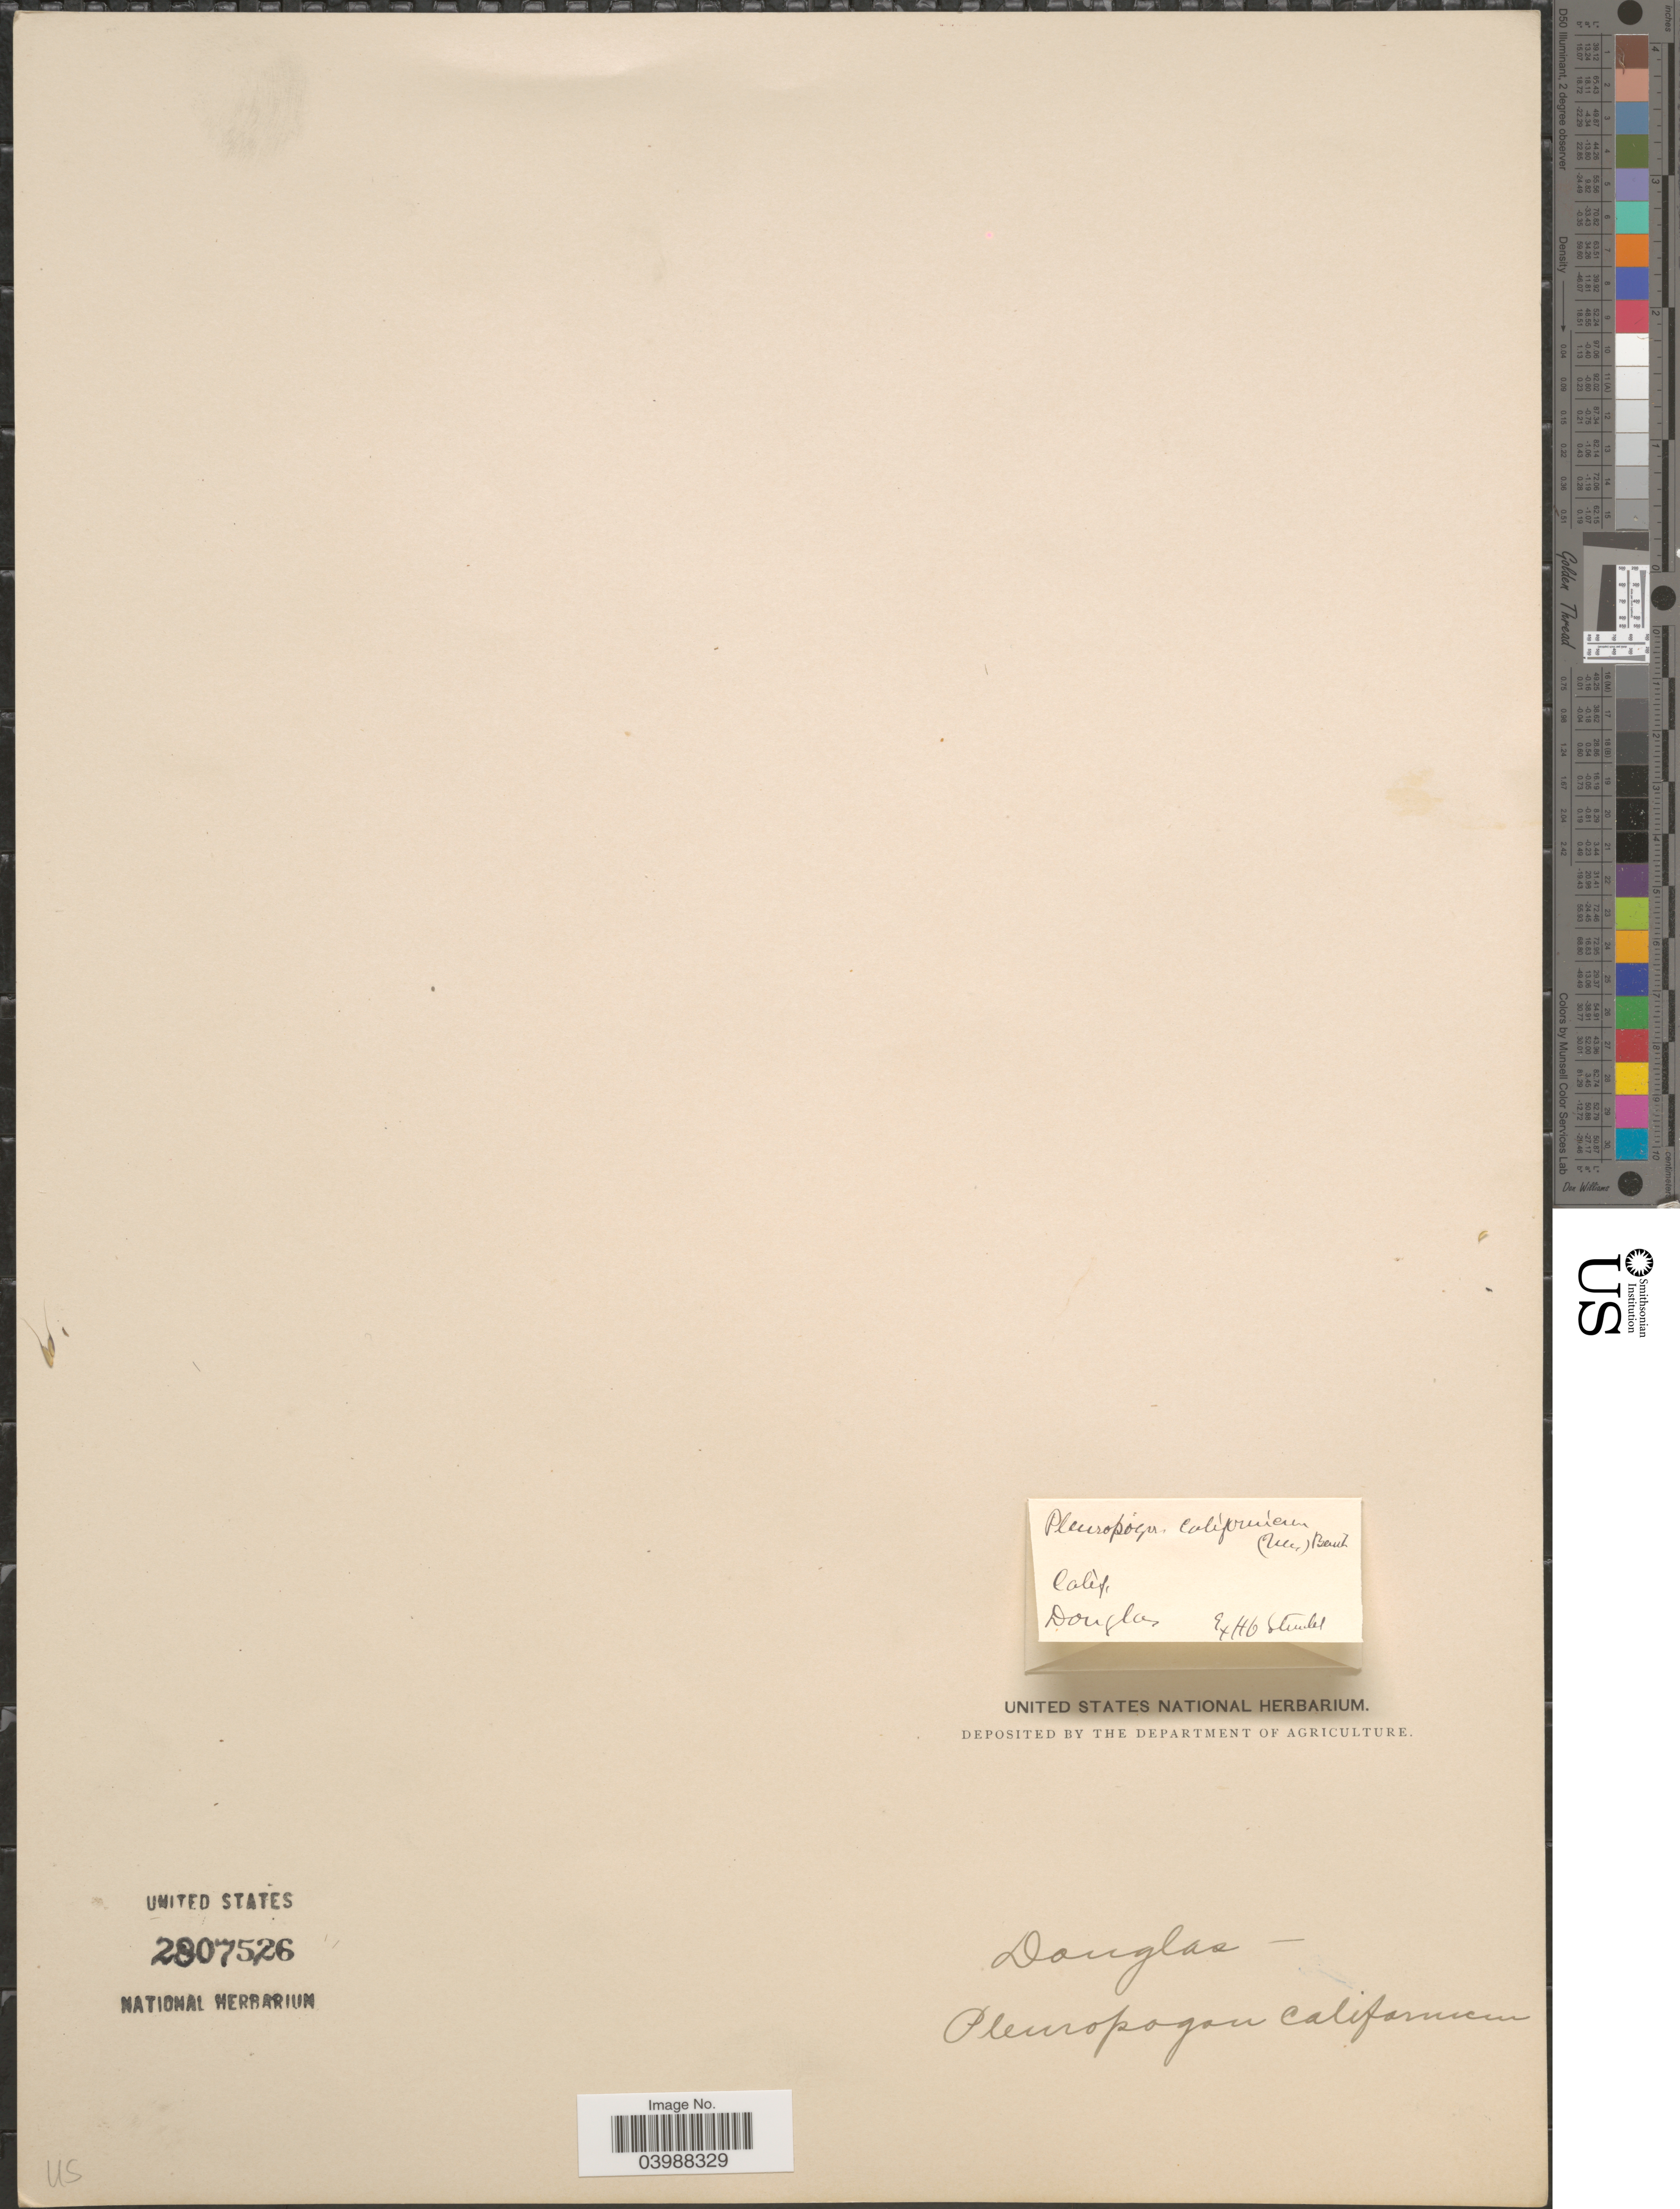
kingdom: Plantae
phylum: Tracheophyta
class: Liliopsida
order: Poales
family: Poaceae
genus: Pleuropogon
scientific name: Pleuropogon californicus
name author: (Nees) Benth. ex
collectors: P. Douglas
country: United States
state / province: California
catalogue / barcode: US 2807526